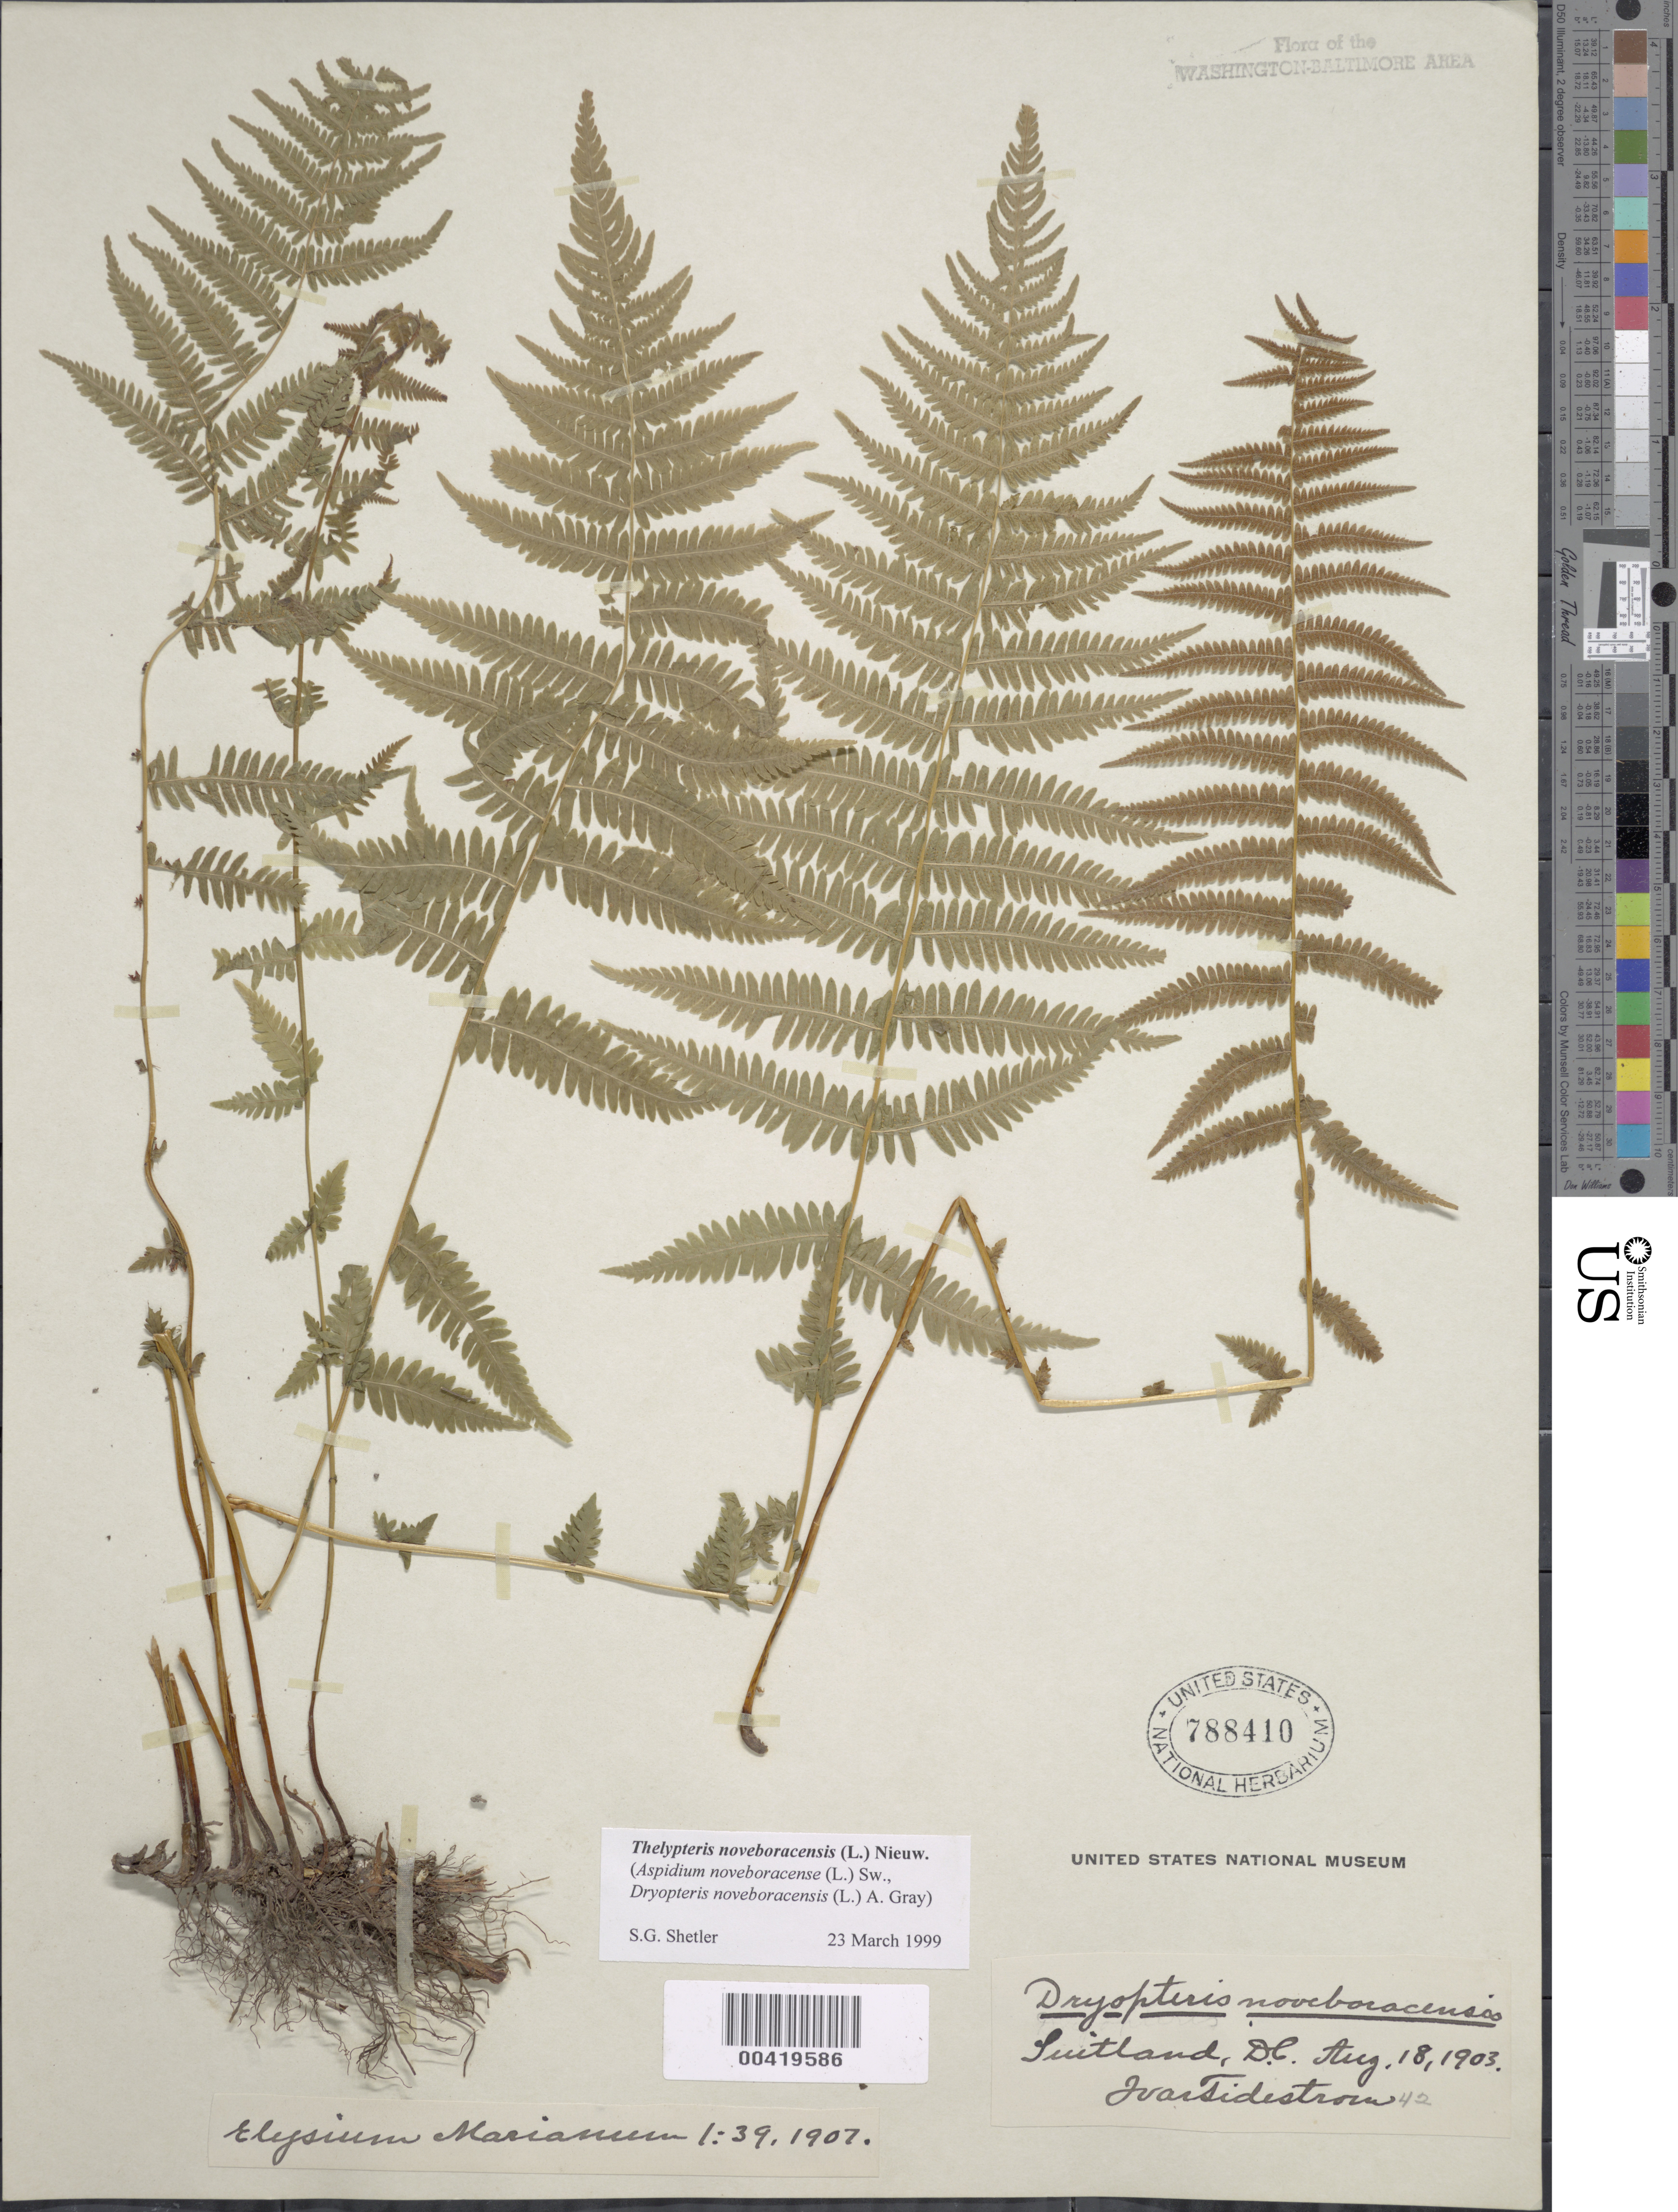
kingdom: Plantae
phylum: Tracheophyta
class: Polypodiopsida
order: Polypodiales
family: Thelypteridaceae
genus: Parathelypteris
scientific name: Parathelypteris noveboracensis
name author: (L.) Ching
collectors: I. F. Tidestrom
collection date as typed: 18 Aug 1903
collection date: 1903-08-18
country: United States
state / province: Maryland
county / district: Prince George's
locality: Suitland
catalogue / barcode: US 788410